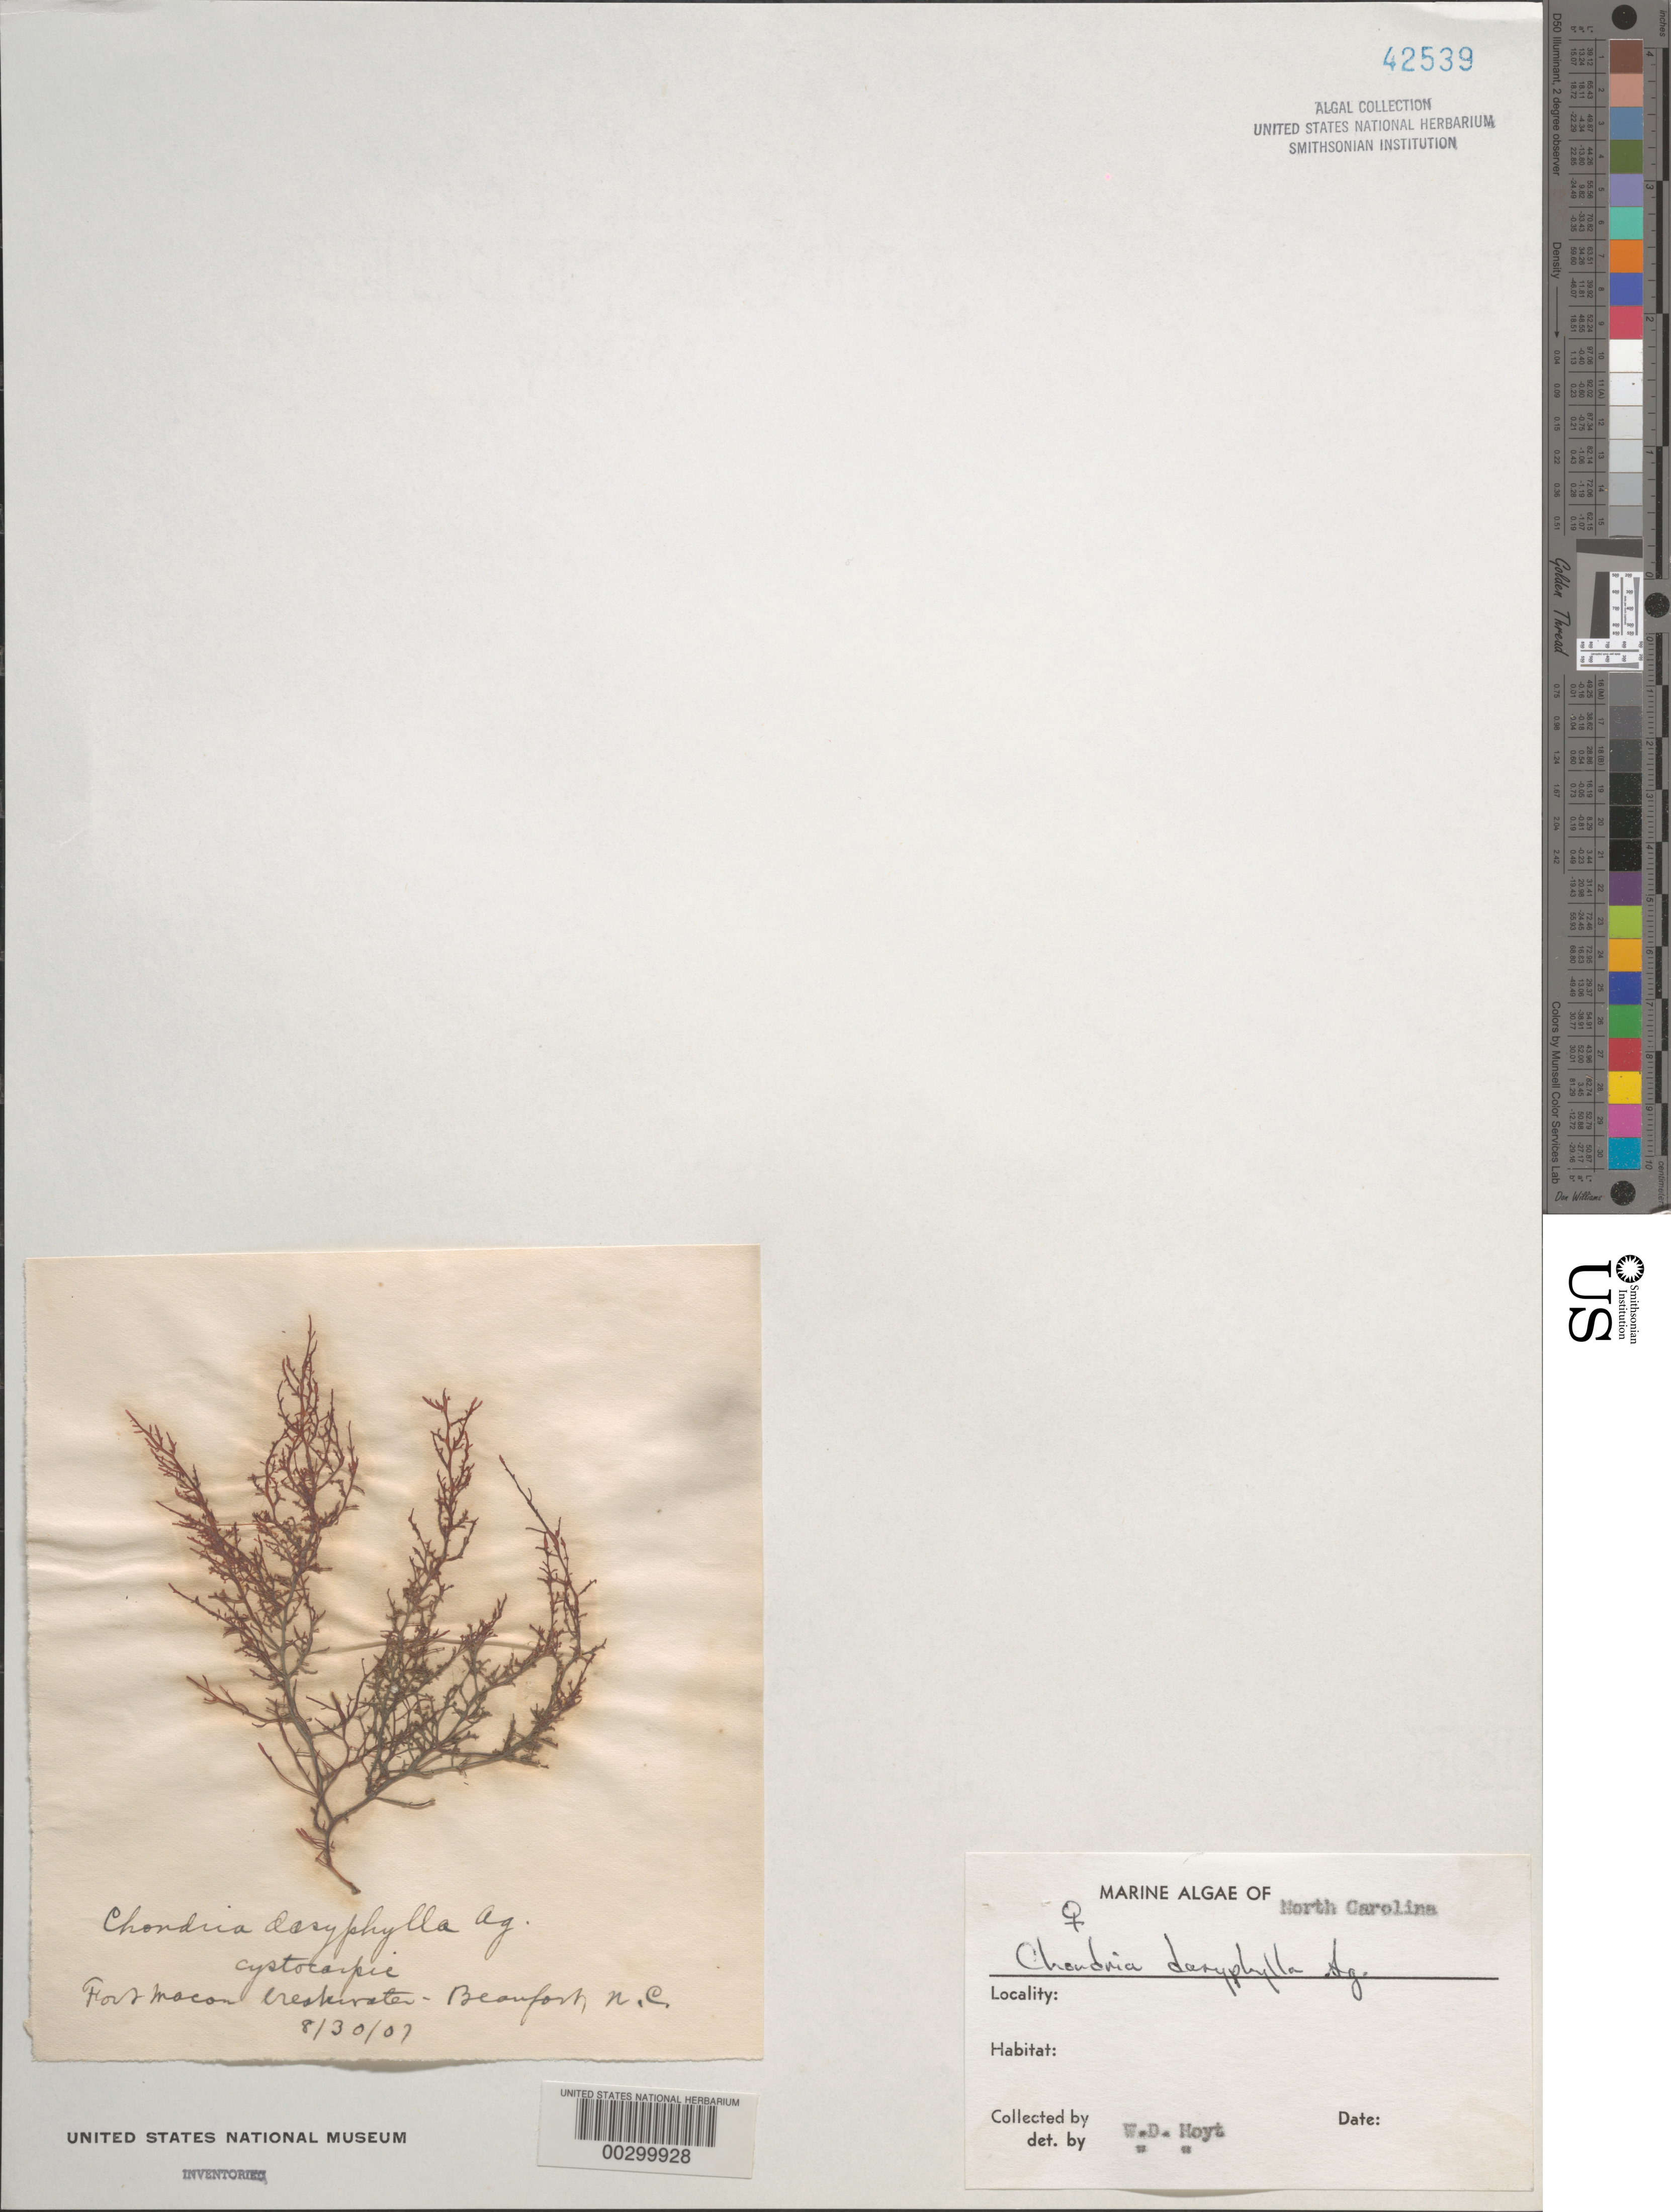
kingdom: Plantae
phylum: Rhodophyta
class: Florideophyceae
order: Ceramiales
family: Rhodomelaceae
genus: Chondria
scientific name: Chondria dasyphylla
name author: (Woodw.) C. Agardh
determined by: Hoyt, W. D.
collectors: W. D. Hoyt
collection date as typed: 30 Aug 1907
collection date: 1907-08-30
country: United States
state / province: North Carolina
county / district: Carteret County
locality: Beaufort, Fort Macon breakwater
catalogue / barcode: US 42539